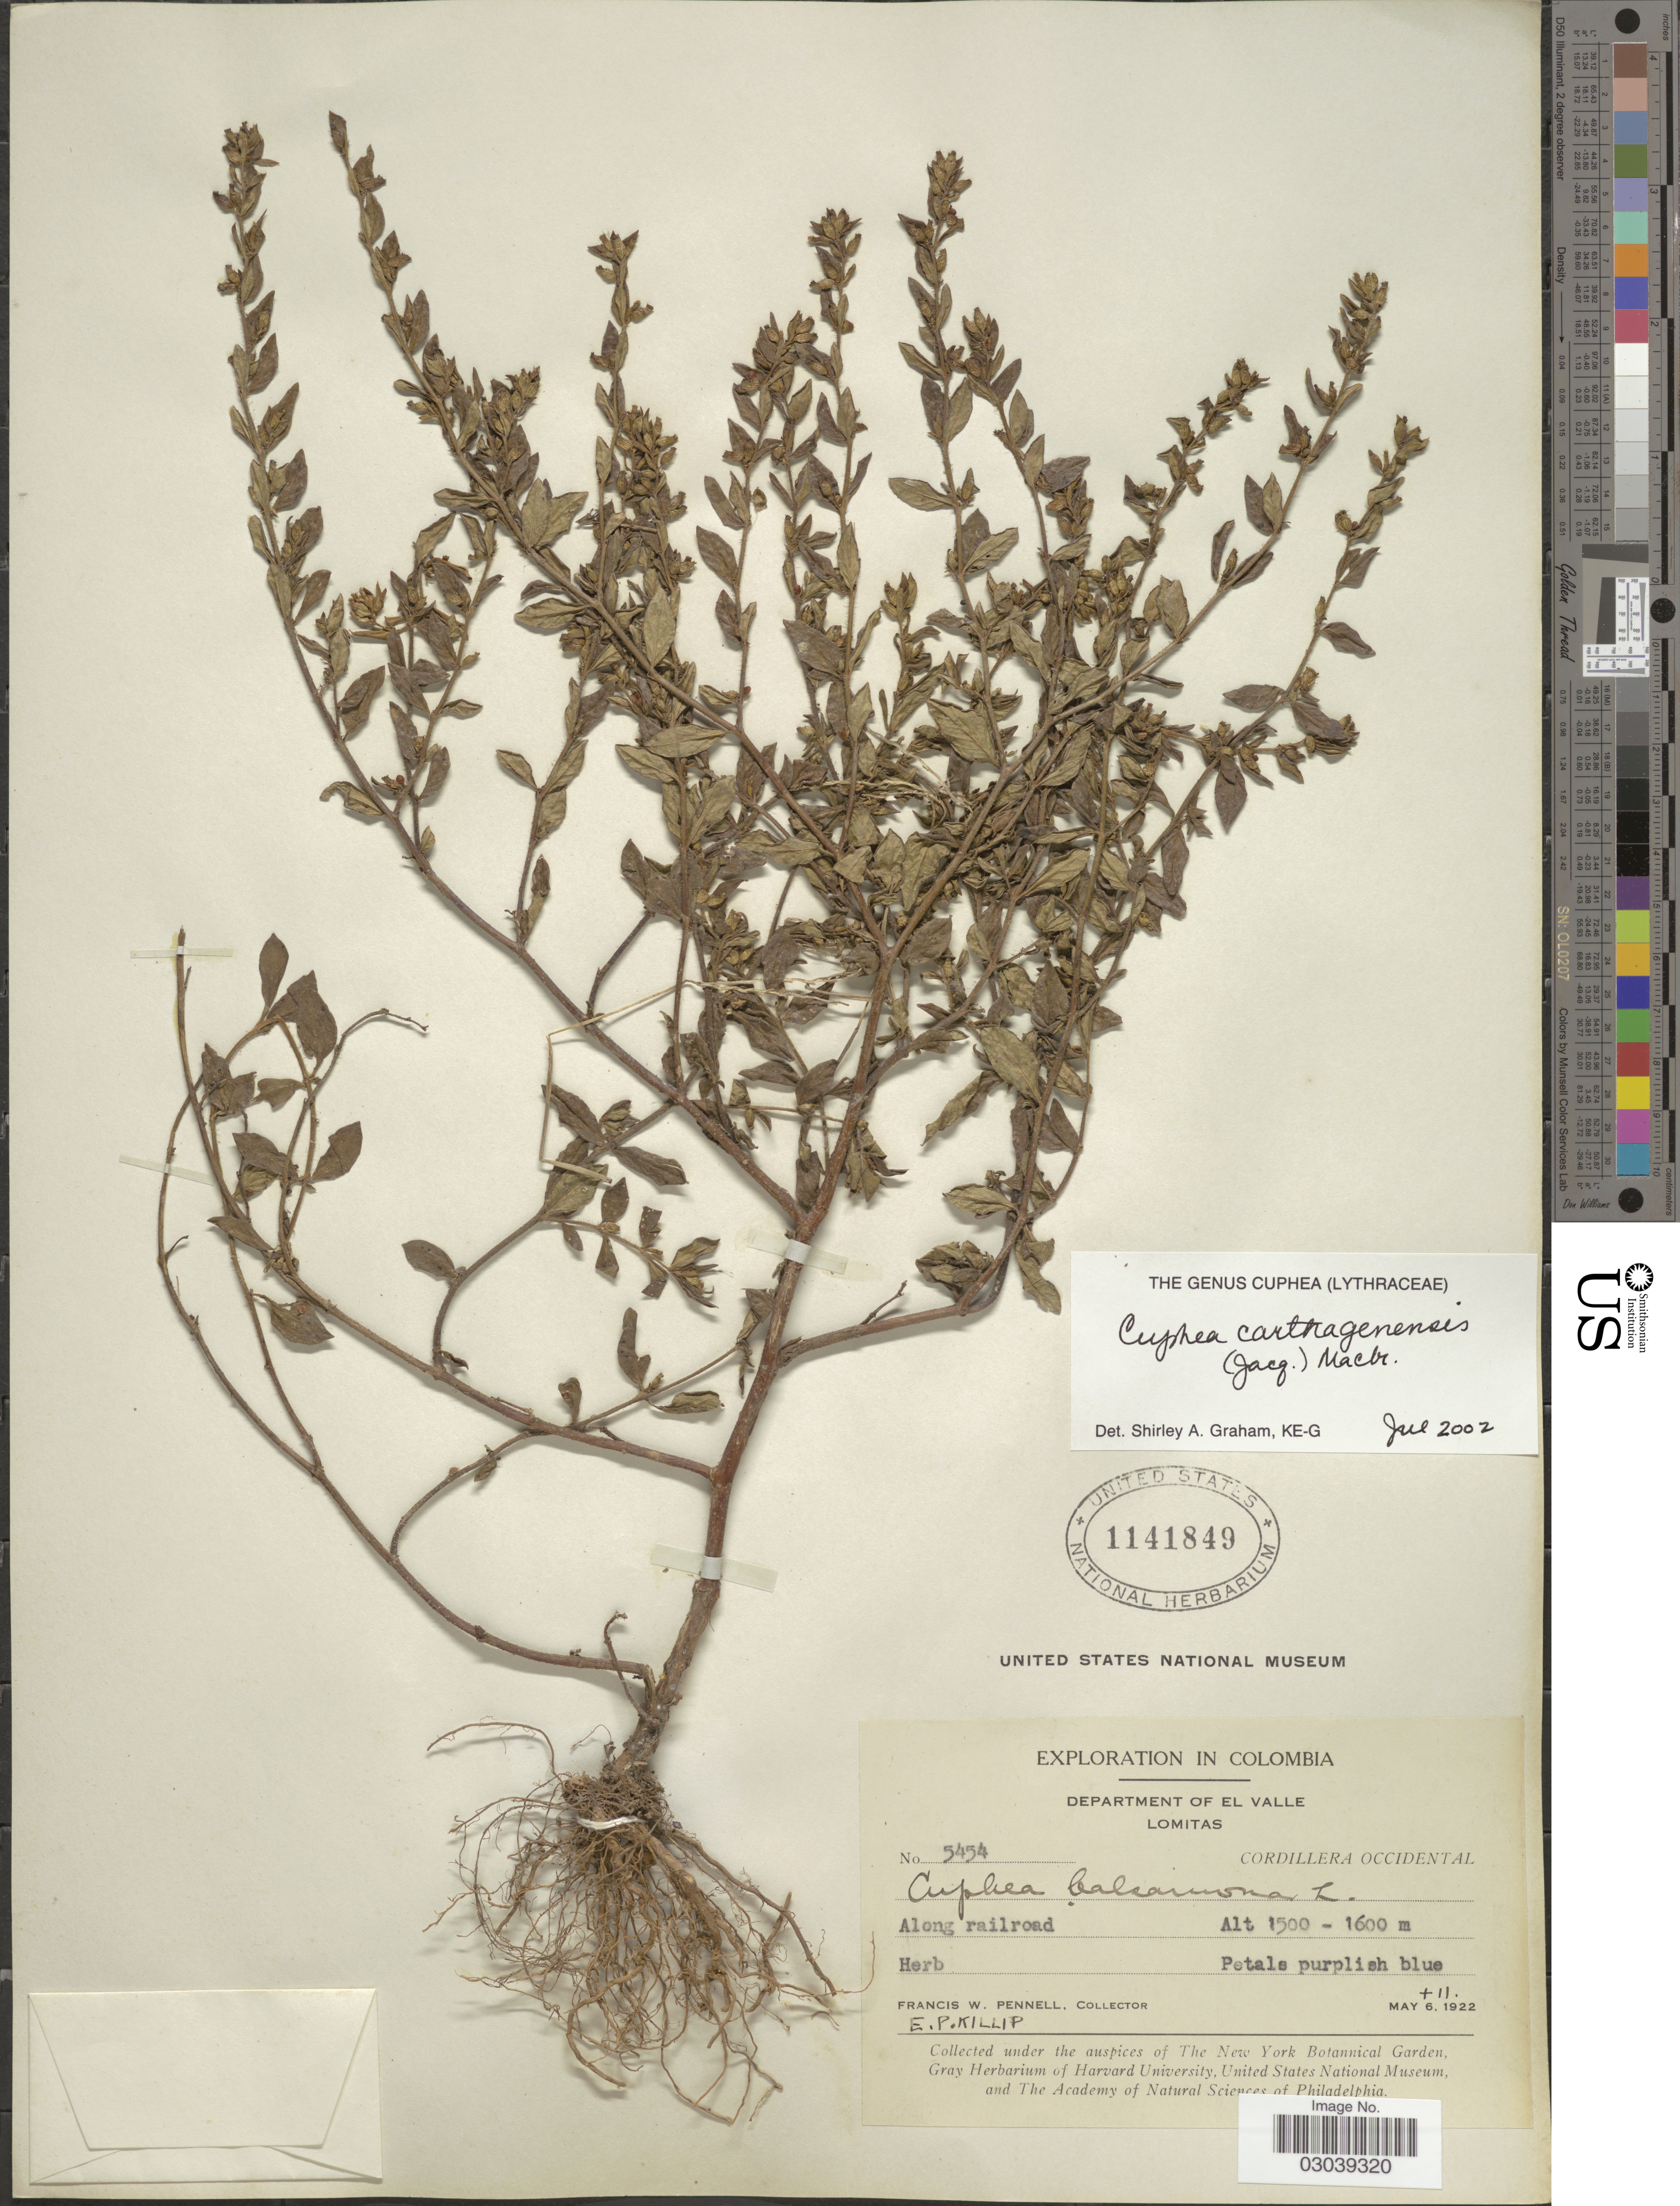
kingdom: Plantae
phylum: Tracheophyta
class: Magnoliopsida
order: Myrtales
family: Lythraceae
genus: Cuphea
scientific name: Cuphea carthagenensis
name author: (Jacq.) J.F. Macbr.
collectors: F. W. Pennell & E. P. Killip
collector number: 5454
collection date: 1922-05-06/1922-05-11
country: Colombia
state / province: Valle del Cauca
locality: Department of El Valle. Lomitas. Cordillera Occidental. Along railroad.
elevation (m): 1500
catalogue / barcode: US 1141849